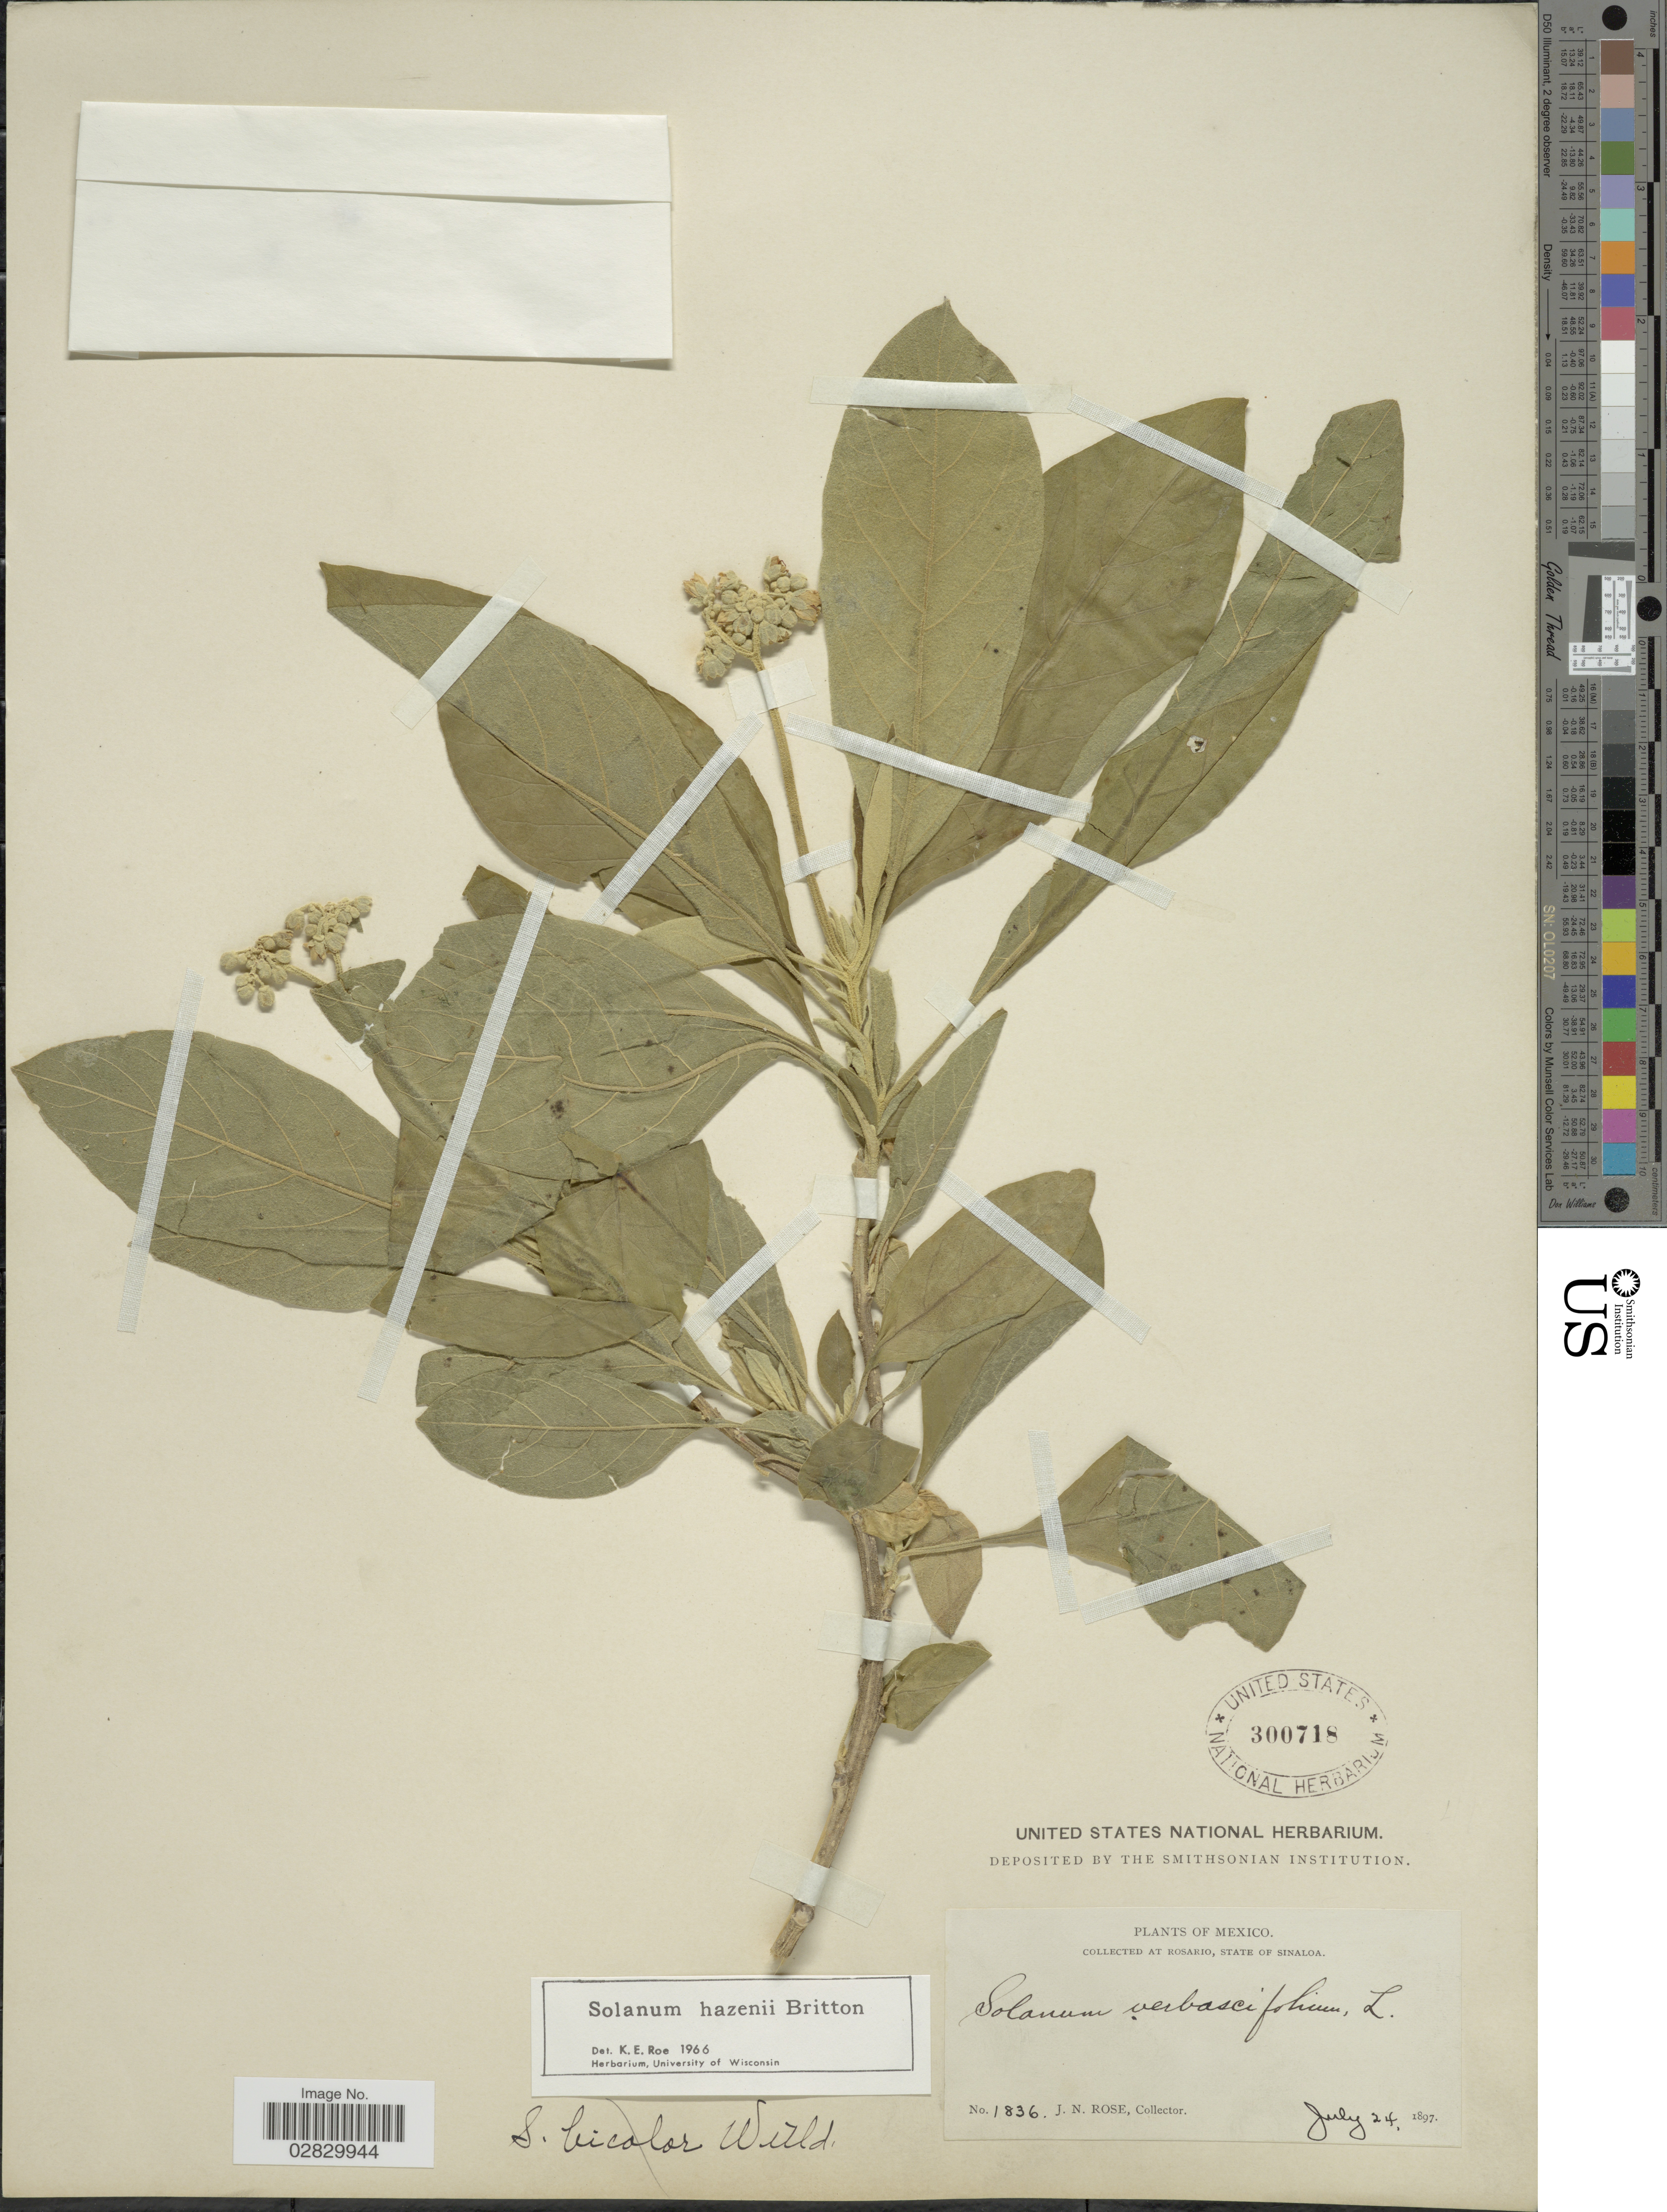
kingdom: Plantae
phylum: Tracheophyta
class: Magnoliopsida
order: Solanales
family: Solanaceae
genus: Solanum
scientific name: Solanum hazenii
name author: Britton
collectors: J. N. Rose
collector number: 1836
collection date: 1897-07-24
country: Mexico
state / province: Sinaloa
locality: At Rosario.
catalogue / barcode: US 300718